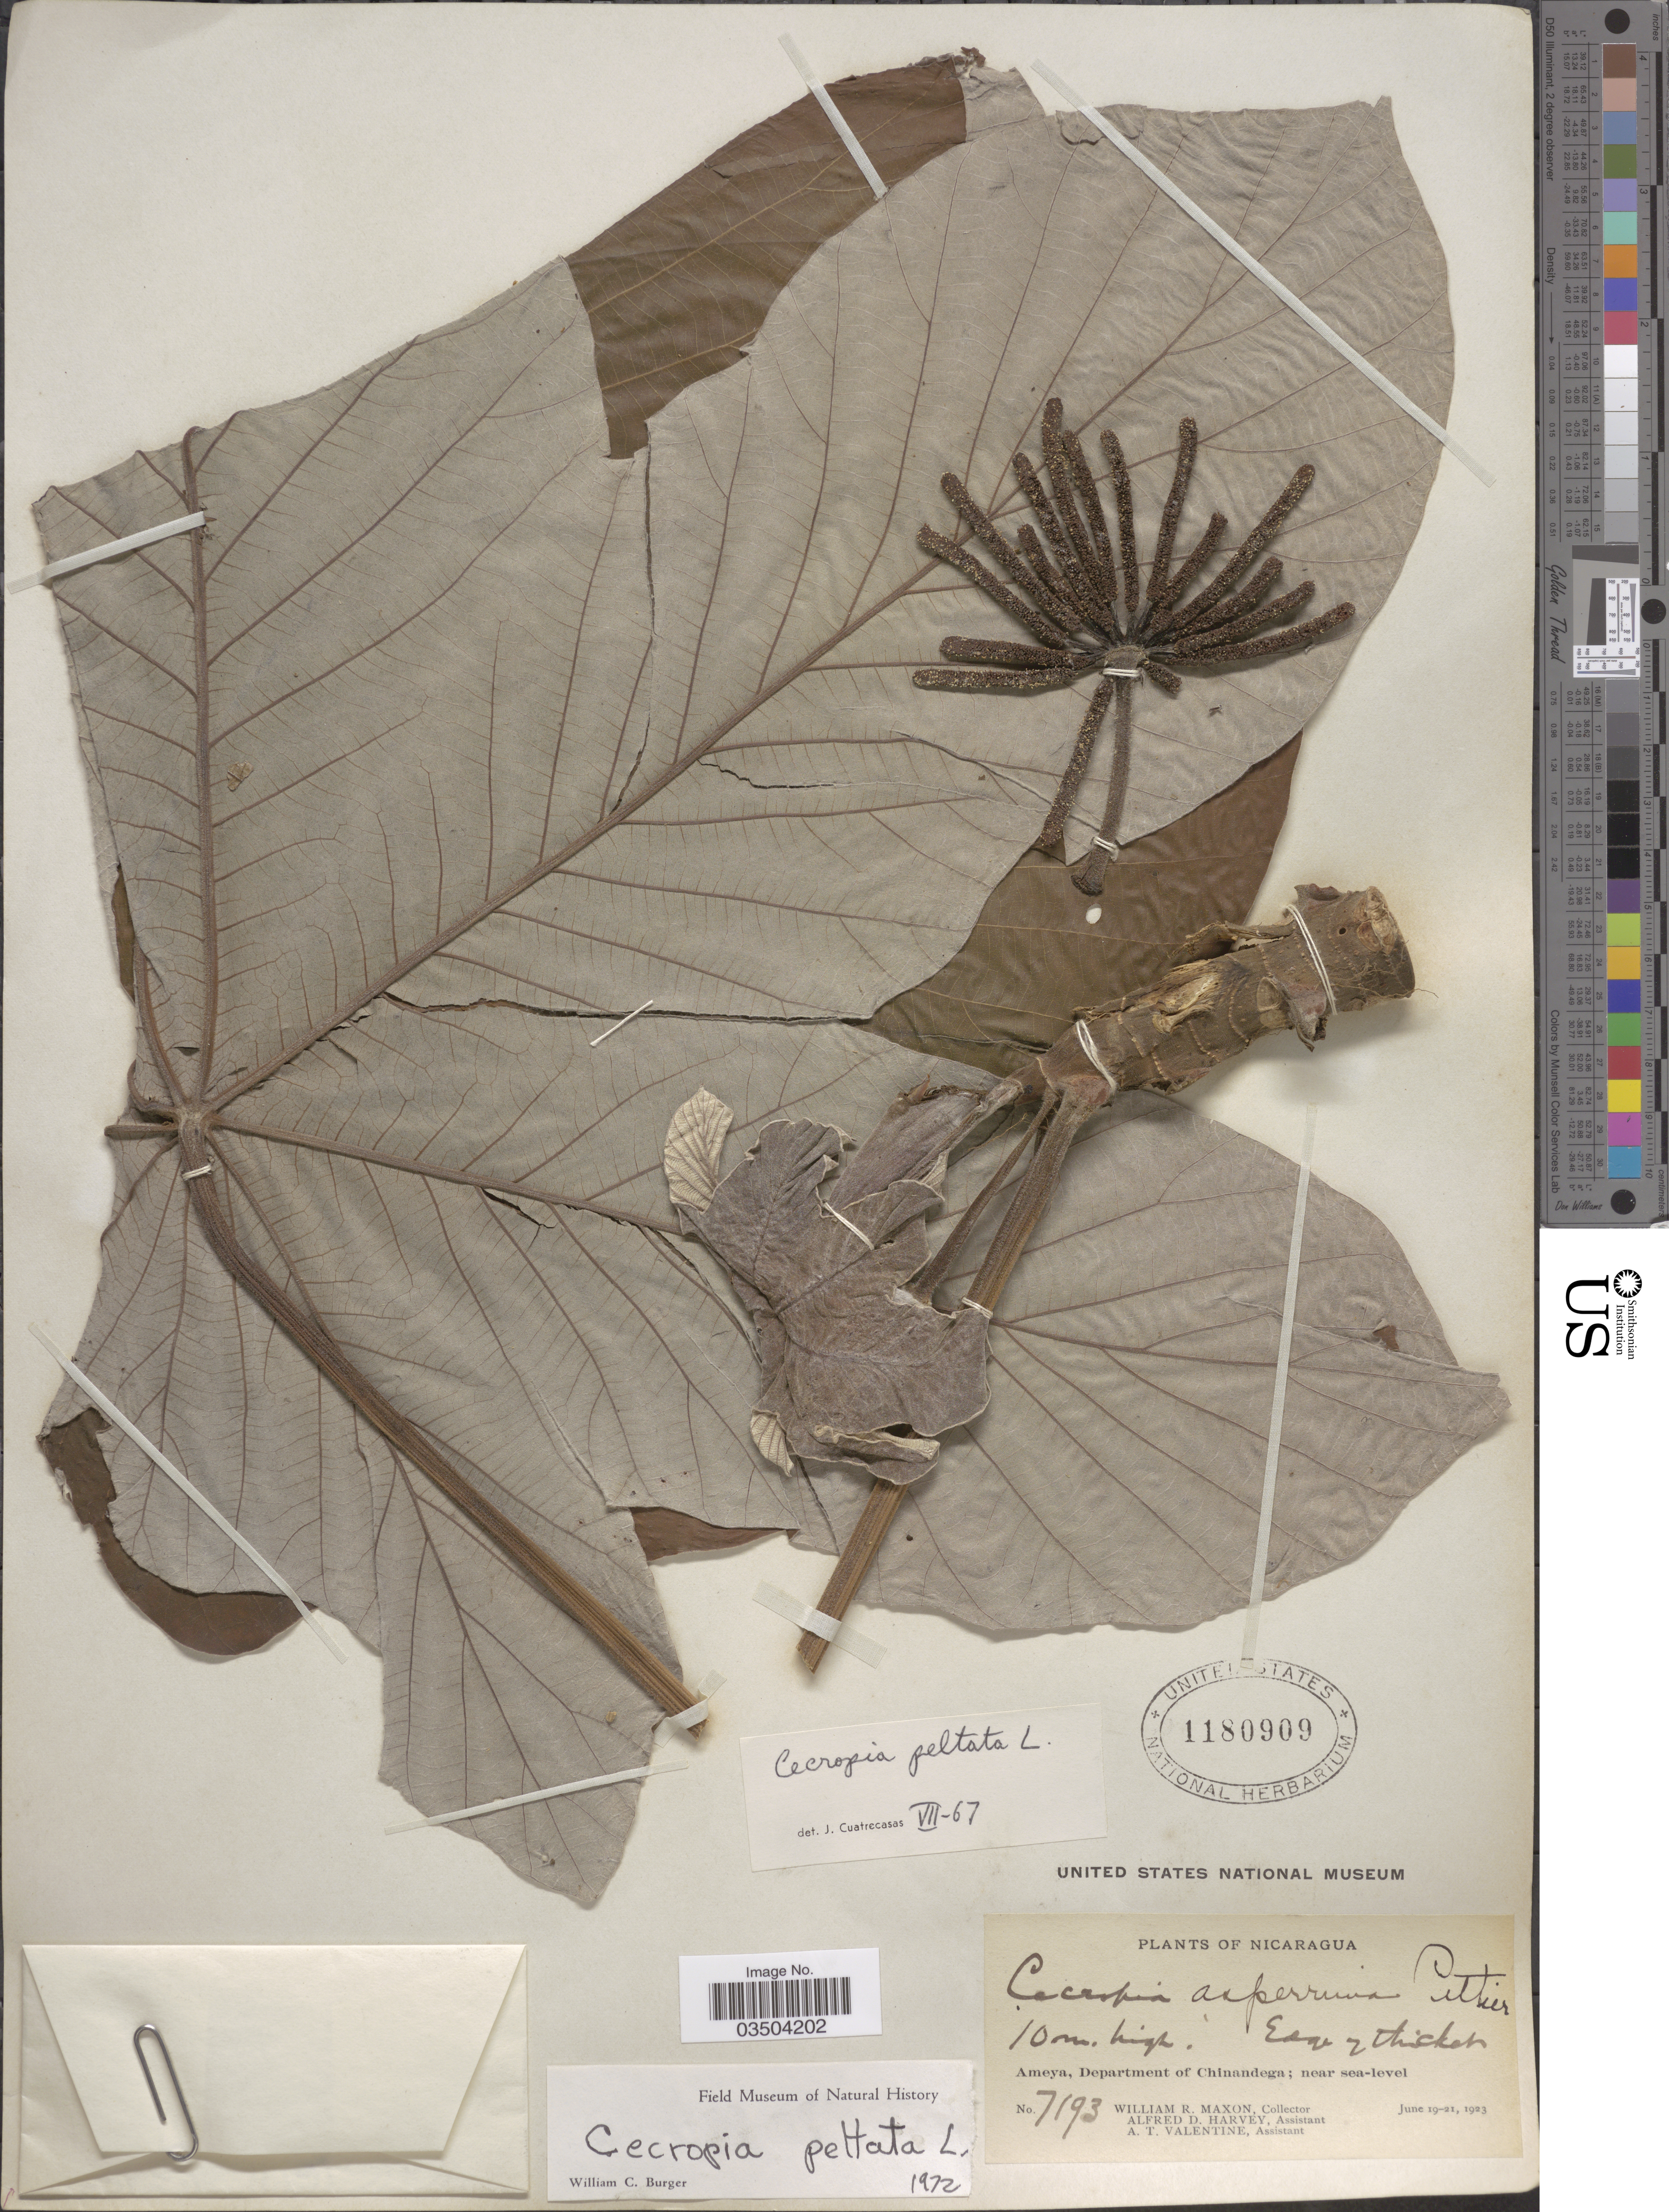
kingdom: Plantae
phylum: Tracheophyta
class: Magnoliopsida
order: Rosales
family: Urticaceae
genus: Cecropia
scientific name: Cecropia peltata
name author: L.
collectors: W. R. Maxon, A. D. Harvey & A. Valentine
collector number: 7193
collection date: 1923-06-19/1923-06-21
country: Nicaragua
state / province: Chinandega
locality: Ameya, Department of Chinandega.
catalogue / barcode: US 1180909